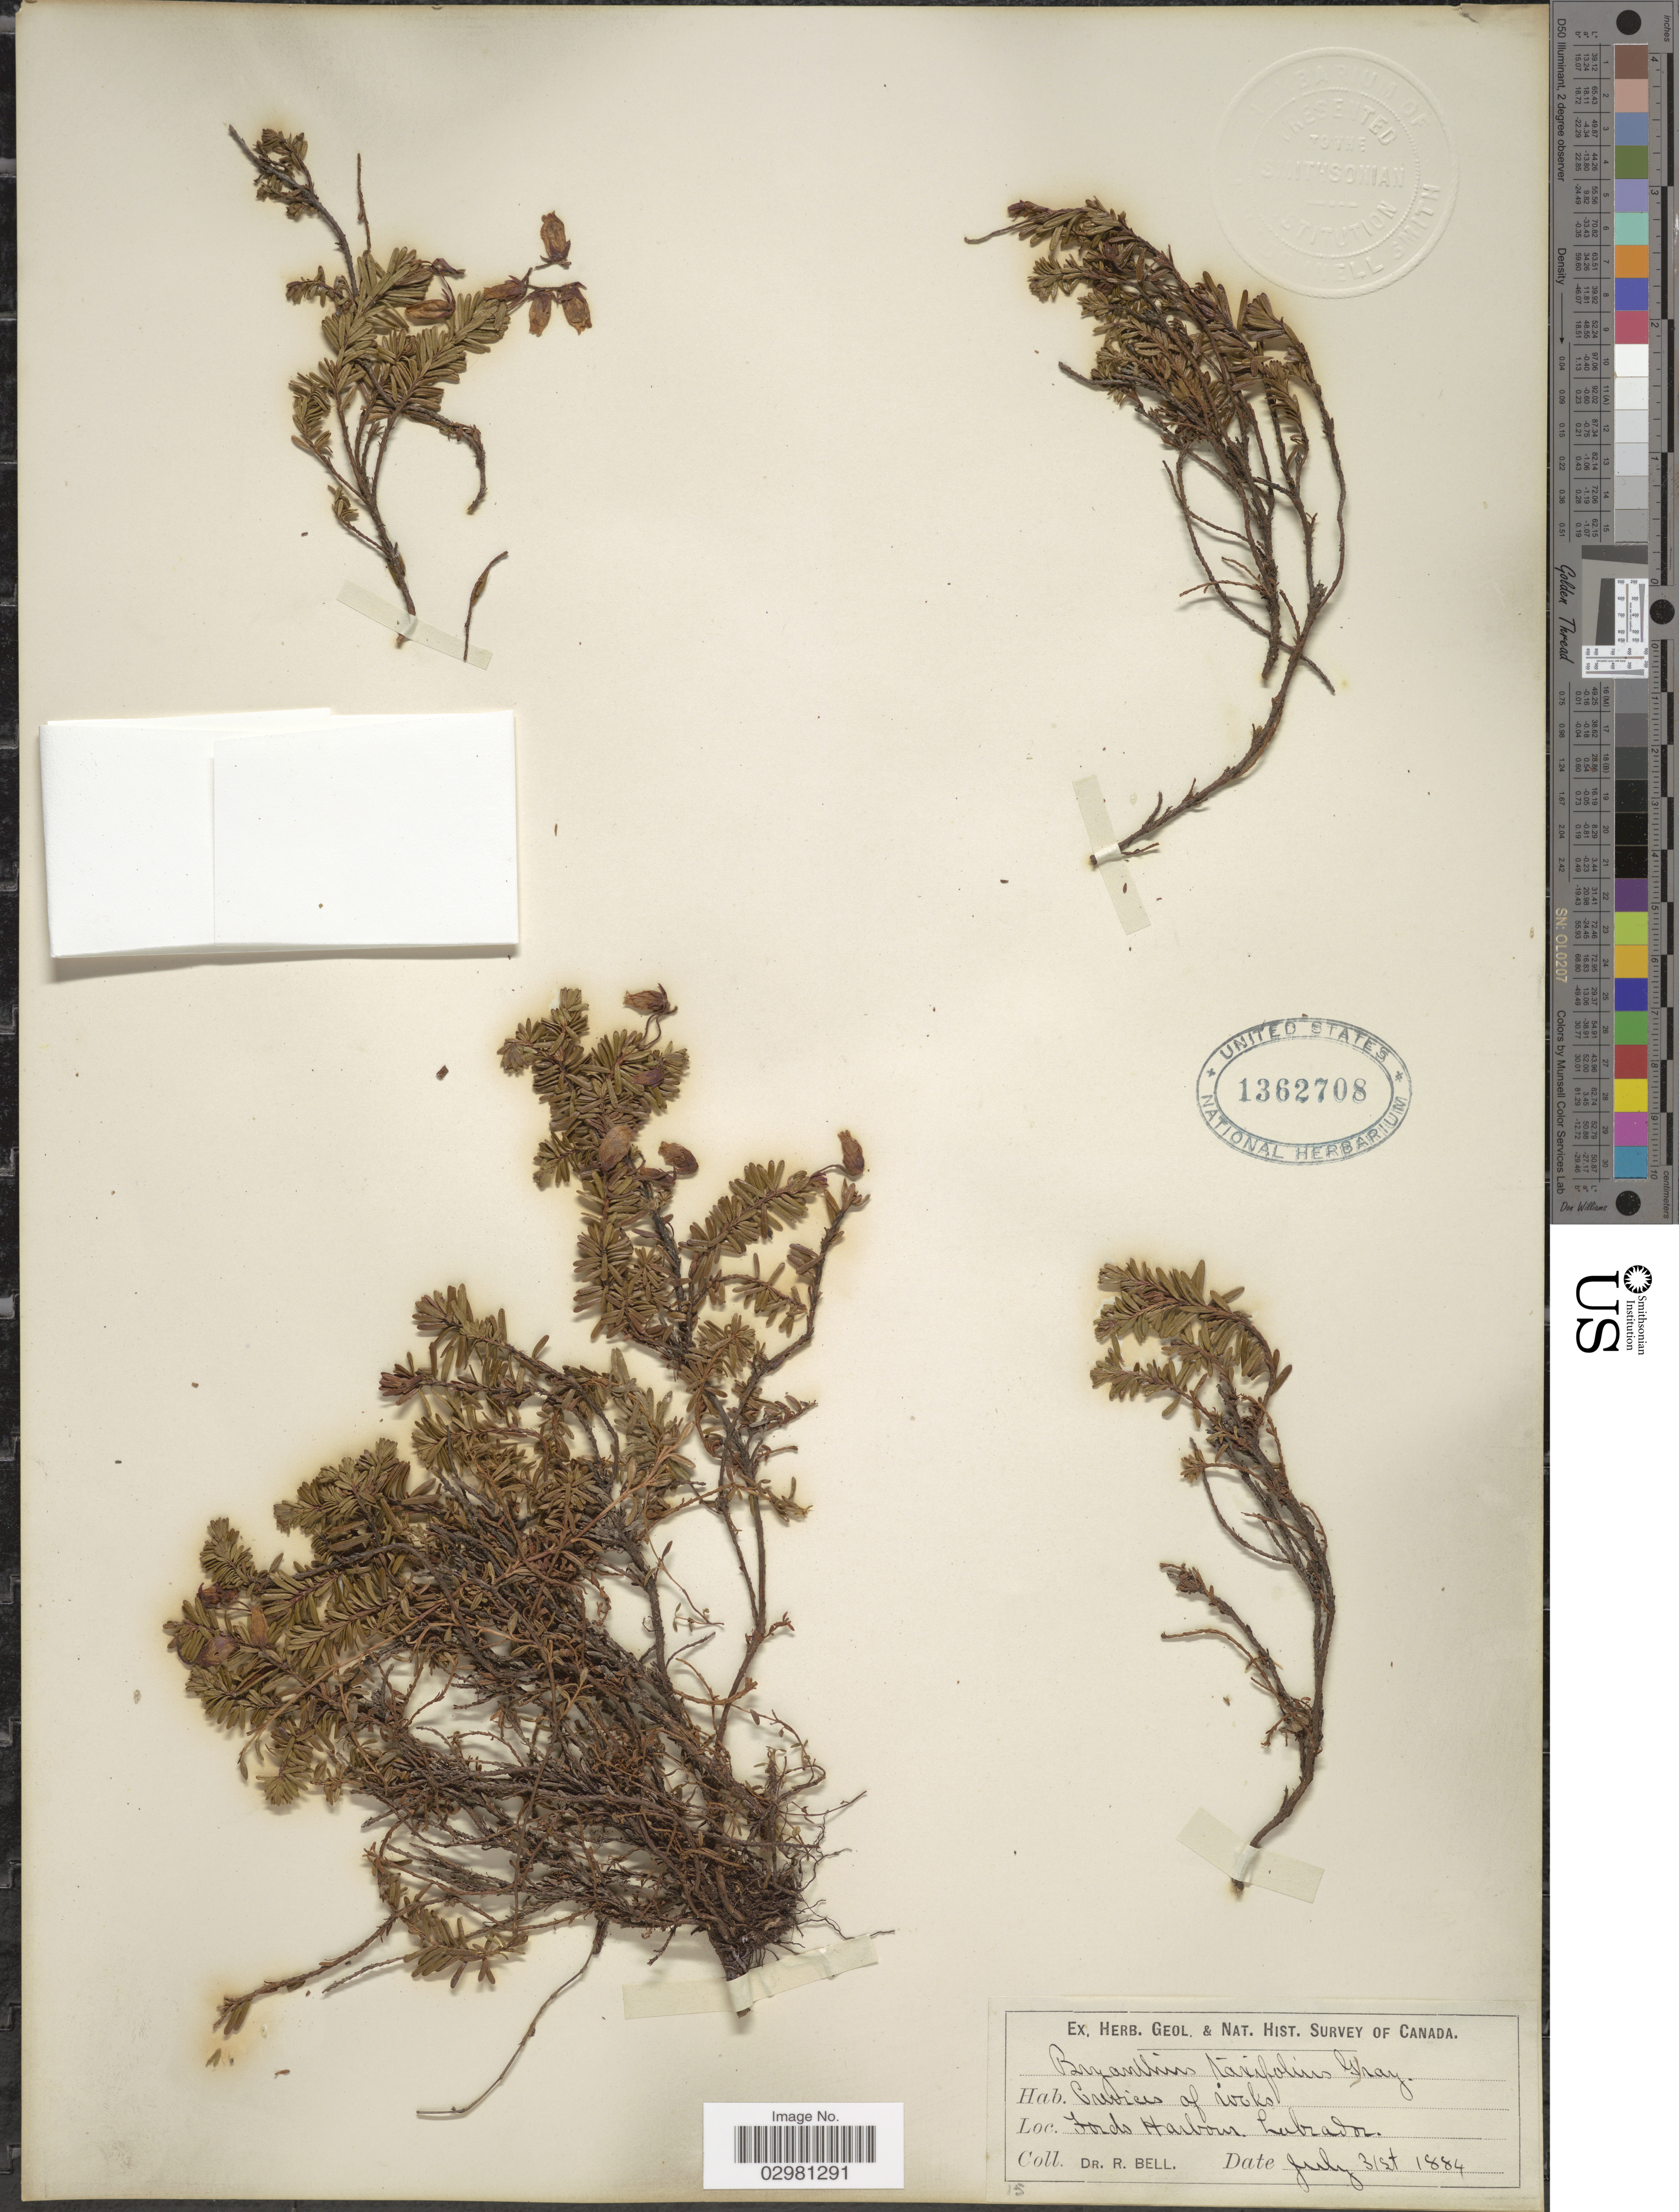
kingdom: Plantae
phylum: Tracheophyta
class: Magnoliopsida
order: Ericales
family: Ericaceae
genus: Phyllodoce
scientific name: Phyllodoce caerulea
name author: (L.) Bab.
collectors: C. R. Bell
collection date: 1884-07-31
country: Canada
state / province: Newfoundland and Labrador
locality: Fords Harbour, Labrador.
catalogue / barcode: US 1362708